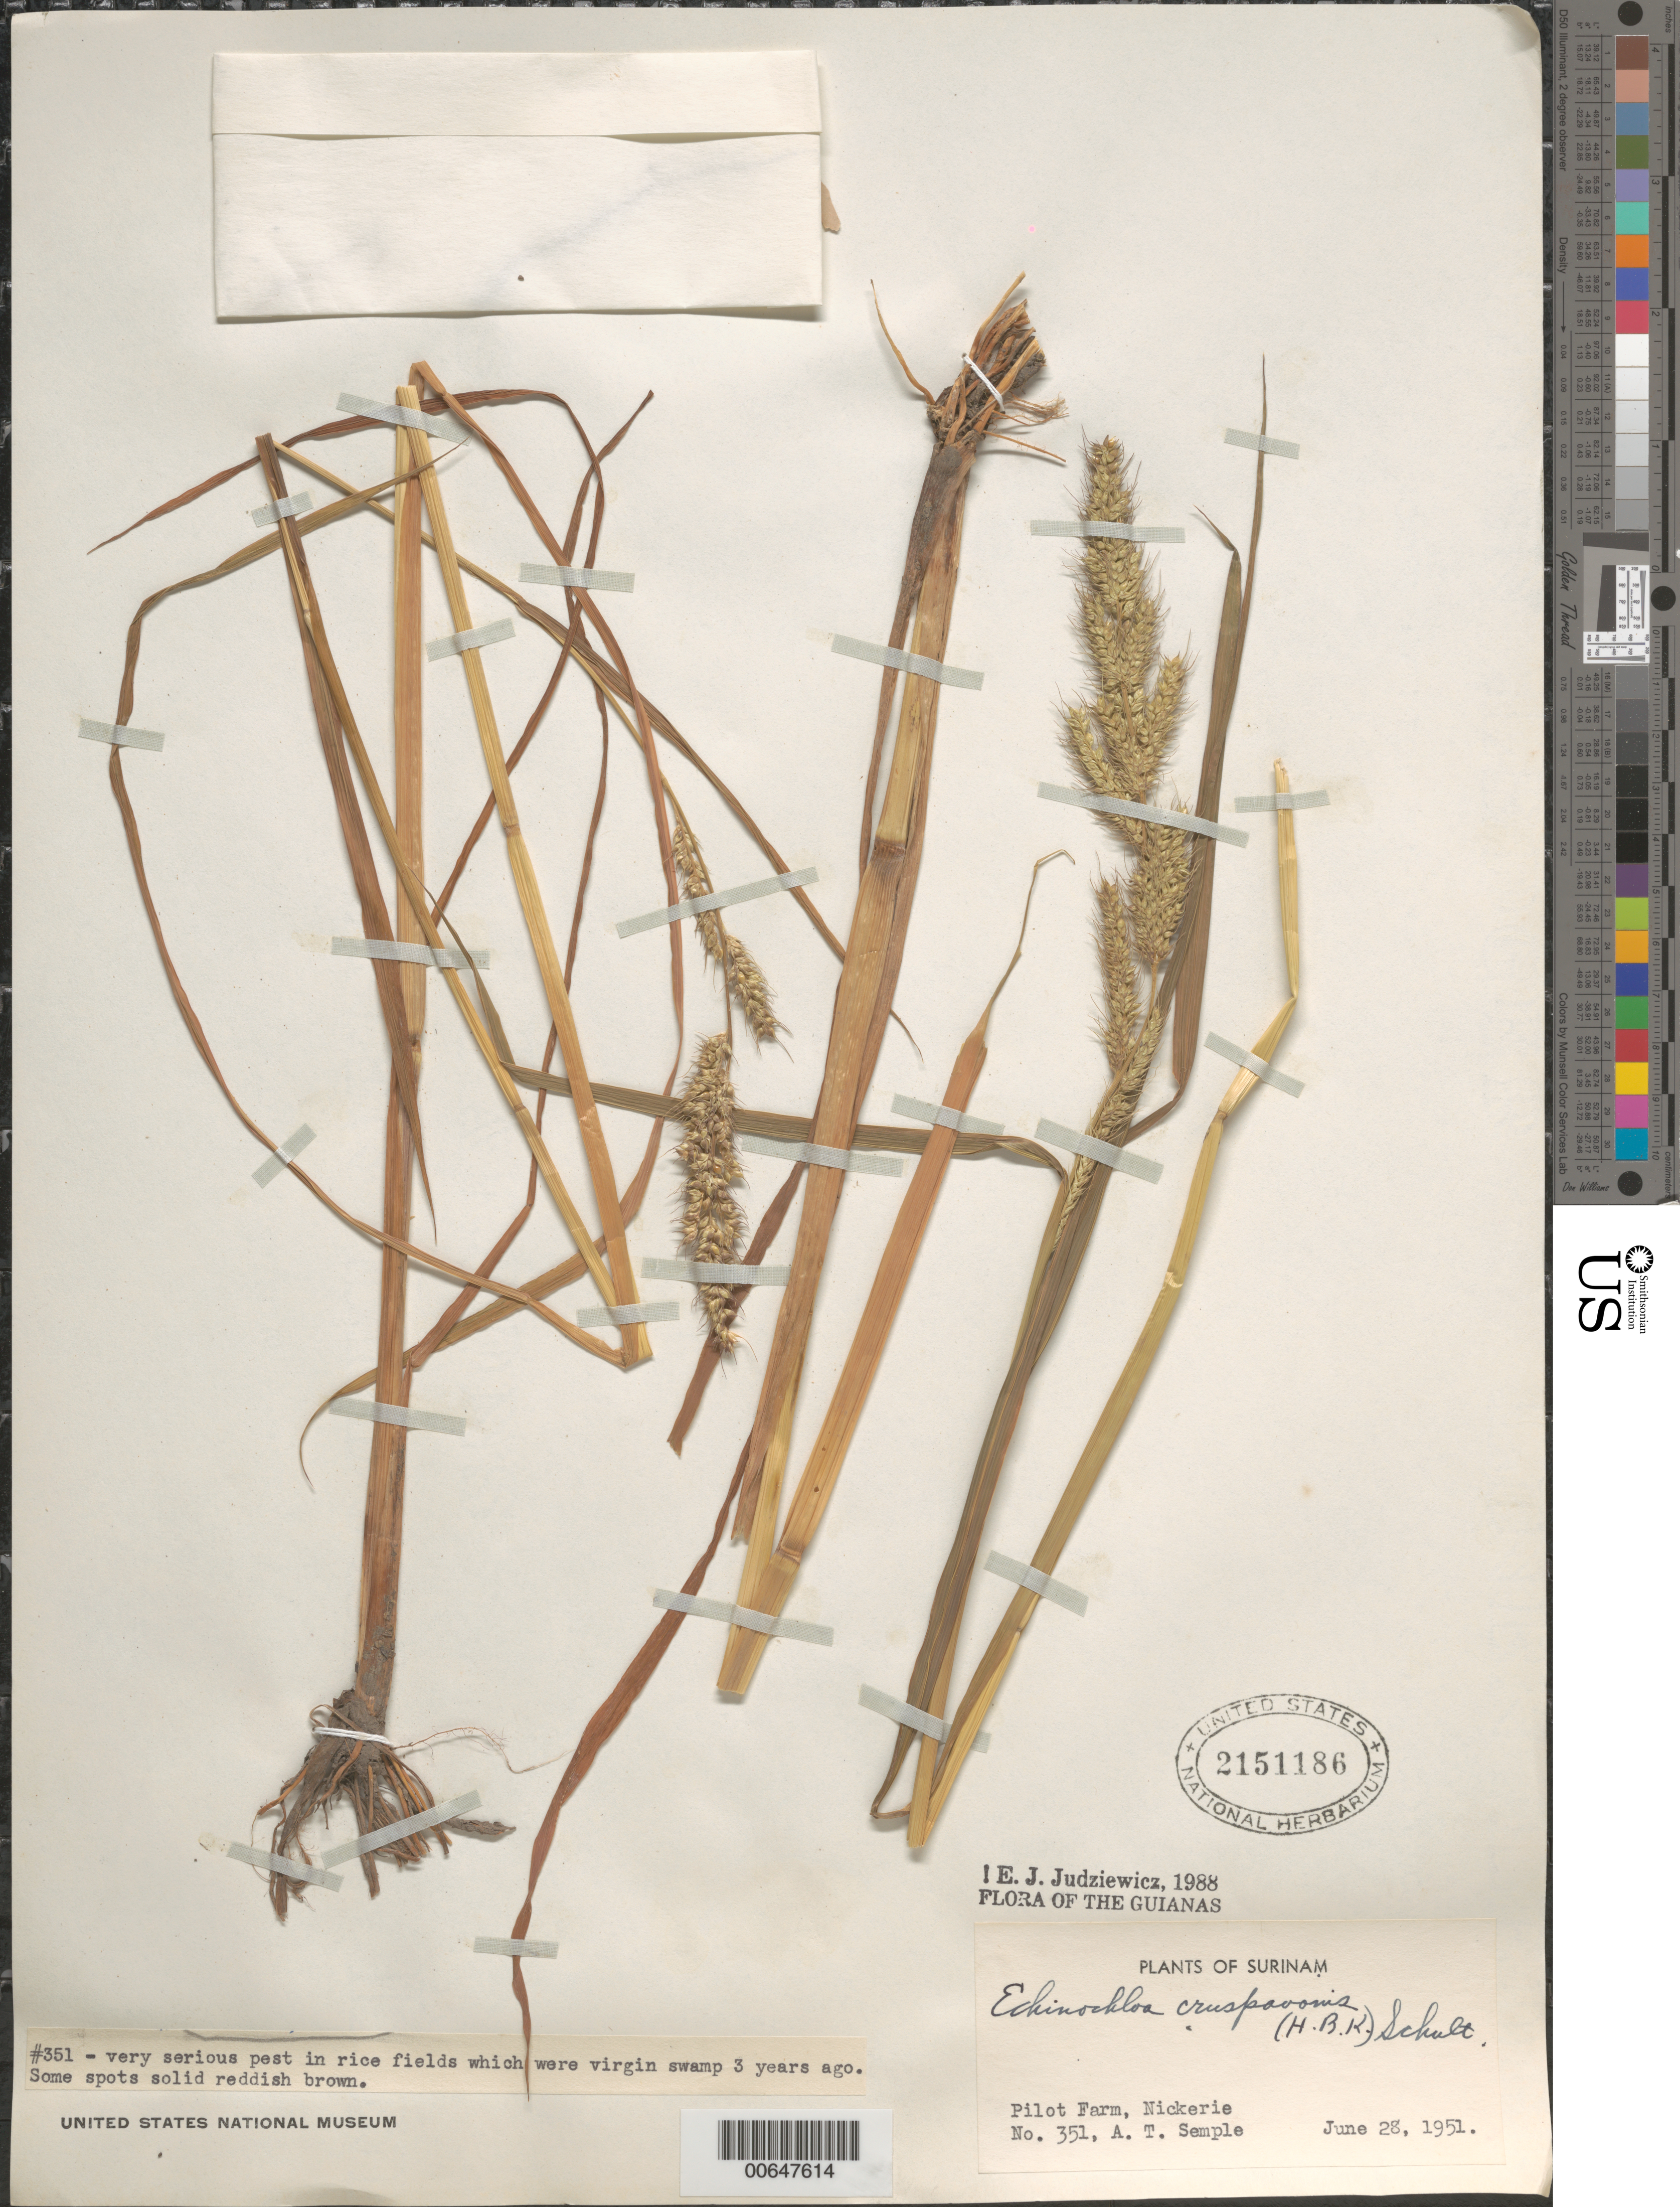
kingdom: Plantae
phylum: Tracheophyta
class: Liliopsida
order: Poales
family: Poaceae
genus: Echinochloa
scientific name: Echinochloa crus-pavonis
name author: (Kunth) Schult.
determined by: Judziewicz, E. J.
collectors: A. Semple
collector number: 351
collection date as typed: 28-Jun-51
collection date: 1951-06-28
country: Suriname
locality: Nickerie, Pilot Farm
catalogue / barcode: US 2151186